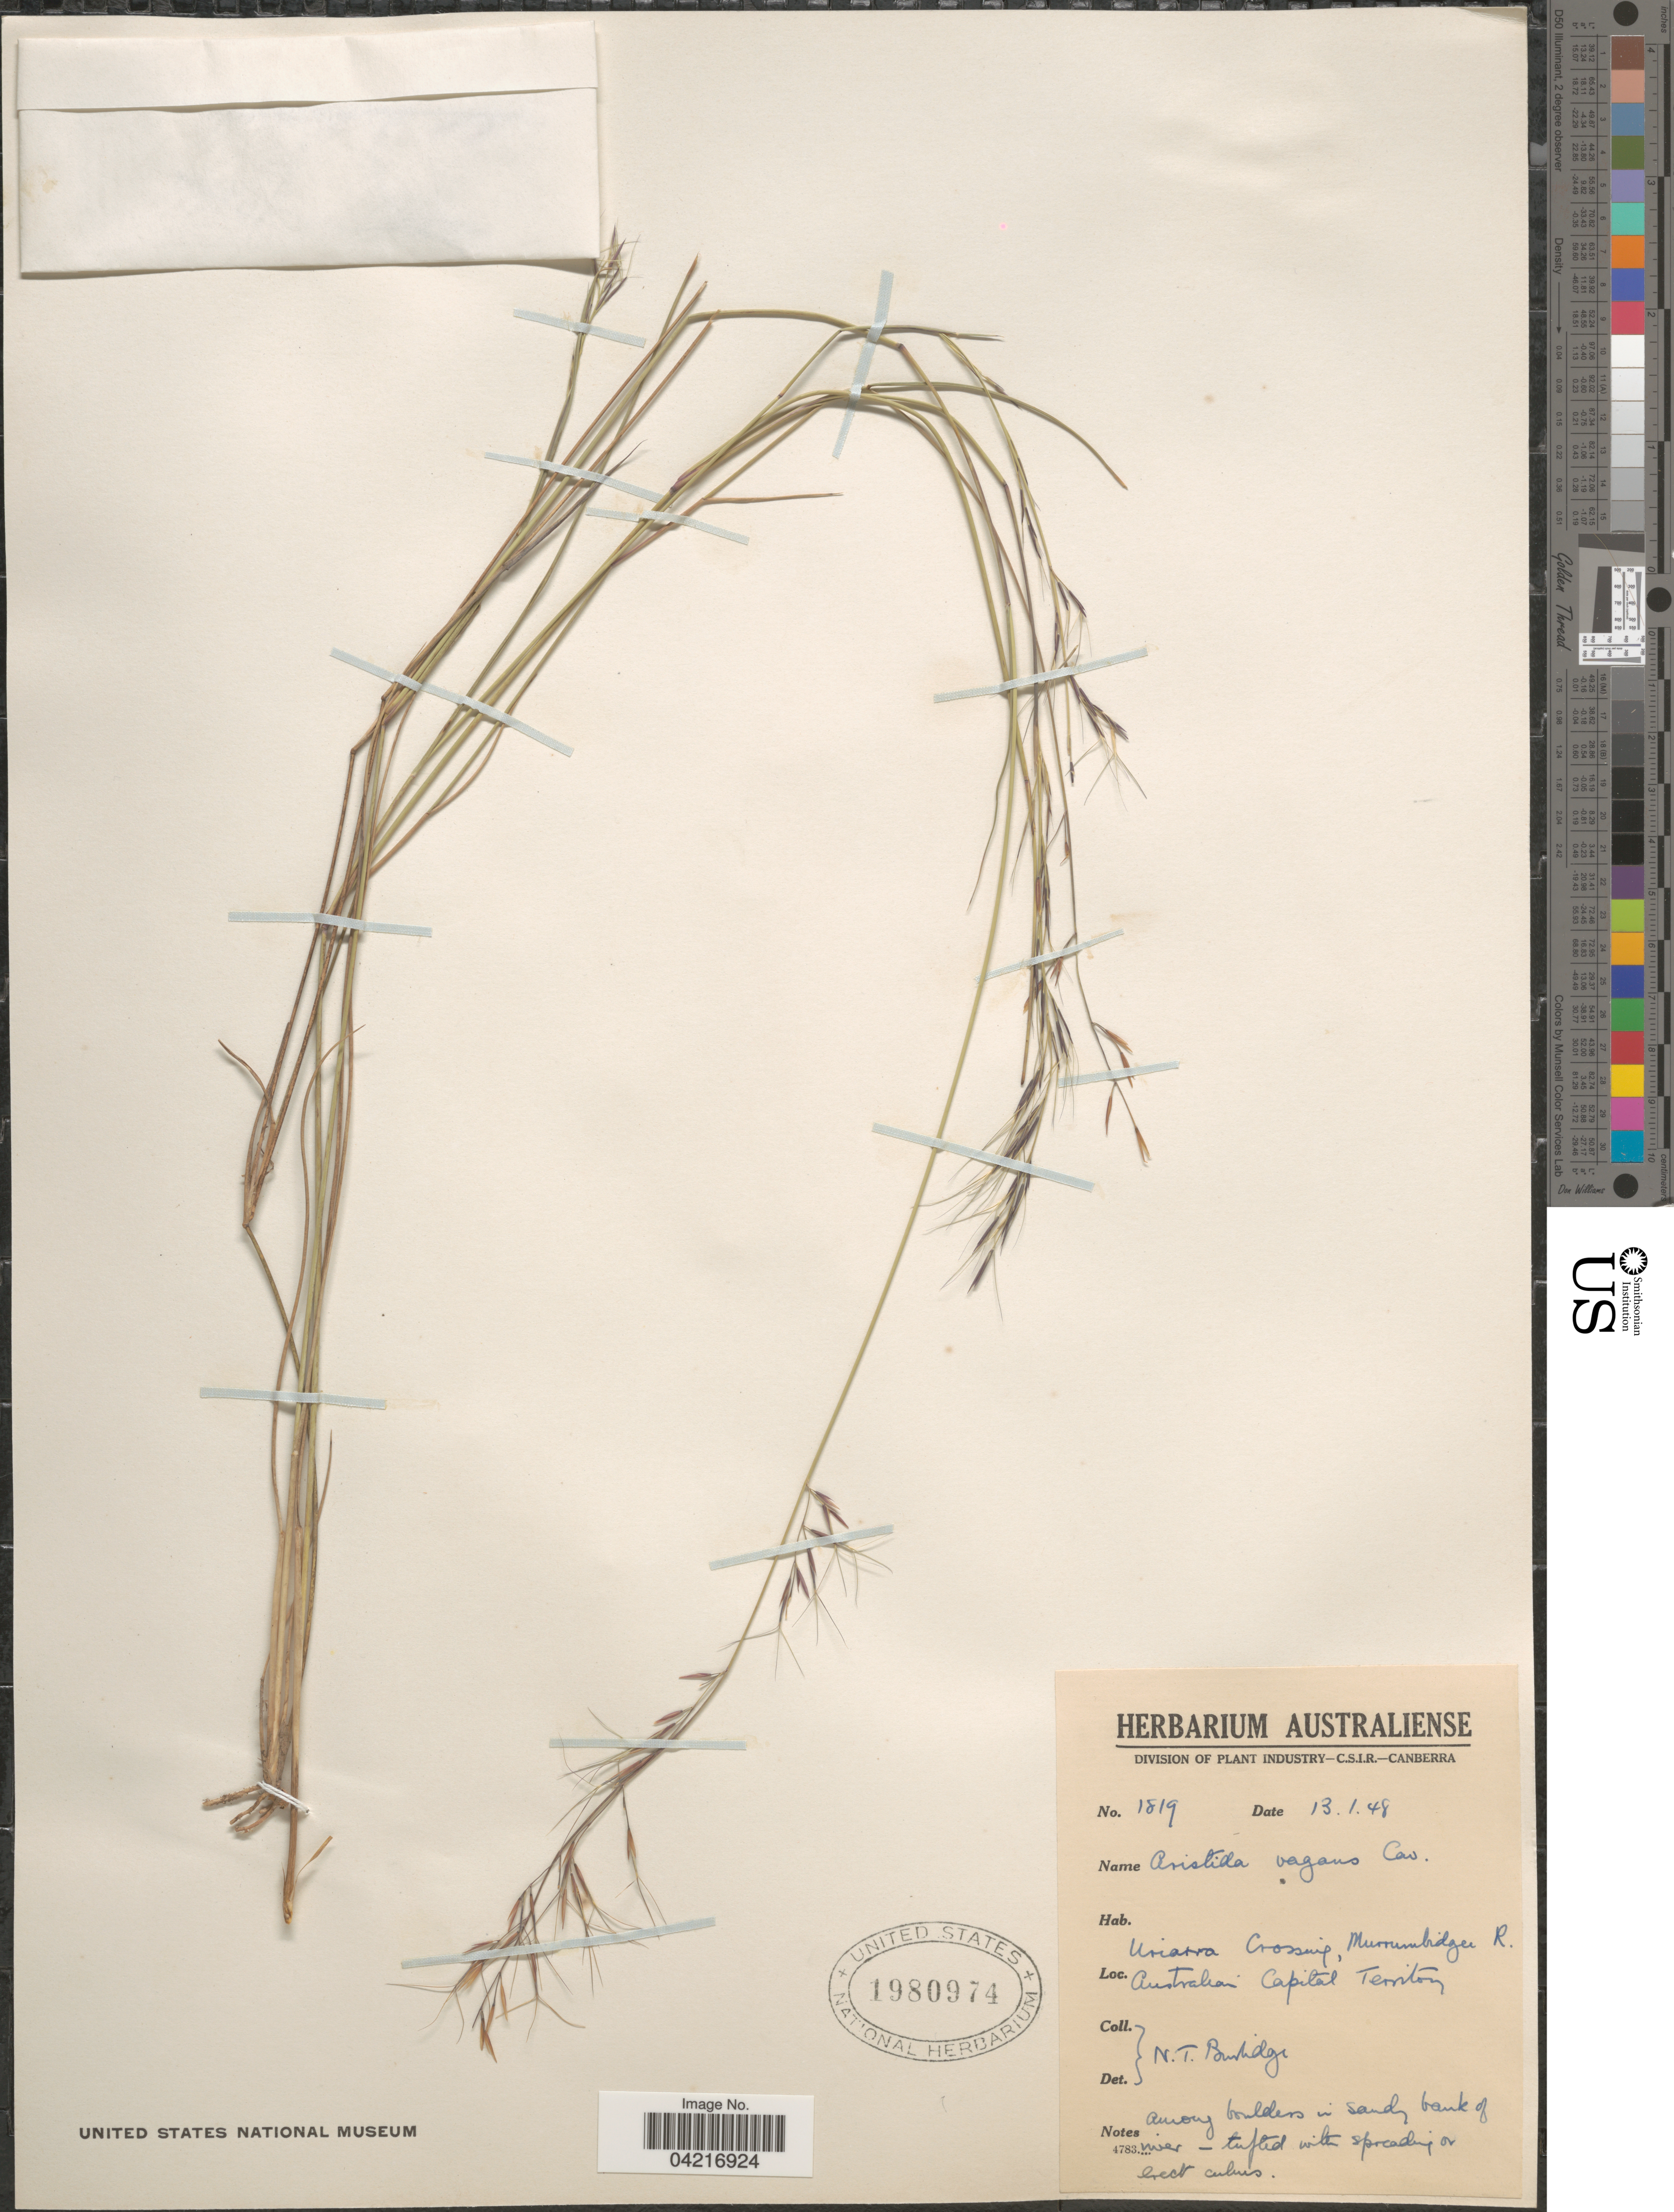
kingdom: Plantae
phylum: Tracheophyta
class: Liliopsida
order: Poales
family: Poaceae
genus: Aristida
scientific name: Aristida vagans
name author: Cav.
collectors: N. T. Burbidge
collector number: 1819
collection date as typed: Transcribed d/m/y: 13/1/48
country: Australia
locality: Uriarra Crossing, Murrumbidger R. Australian Capital Territory.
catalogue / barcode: US 1980974